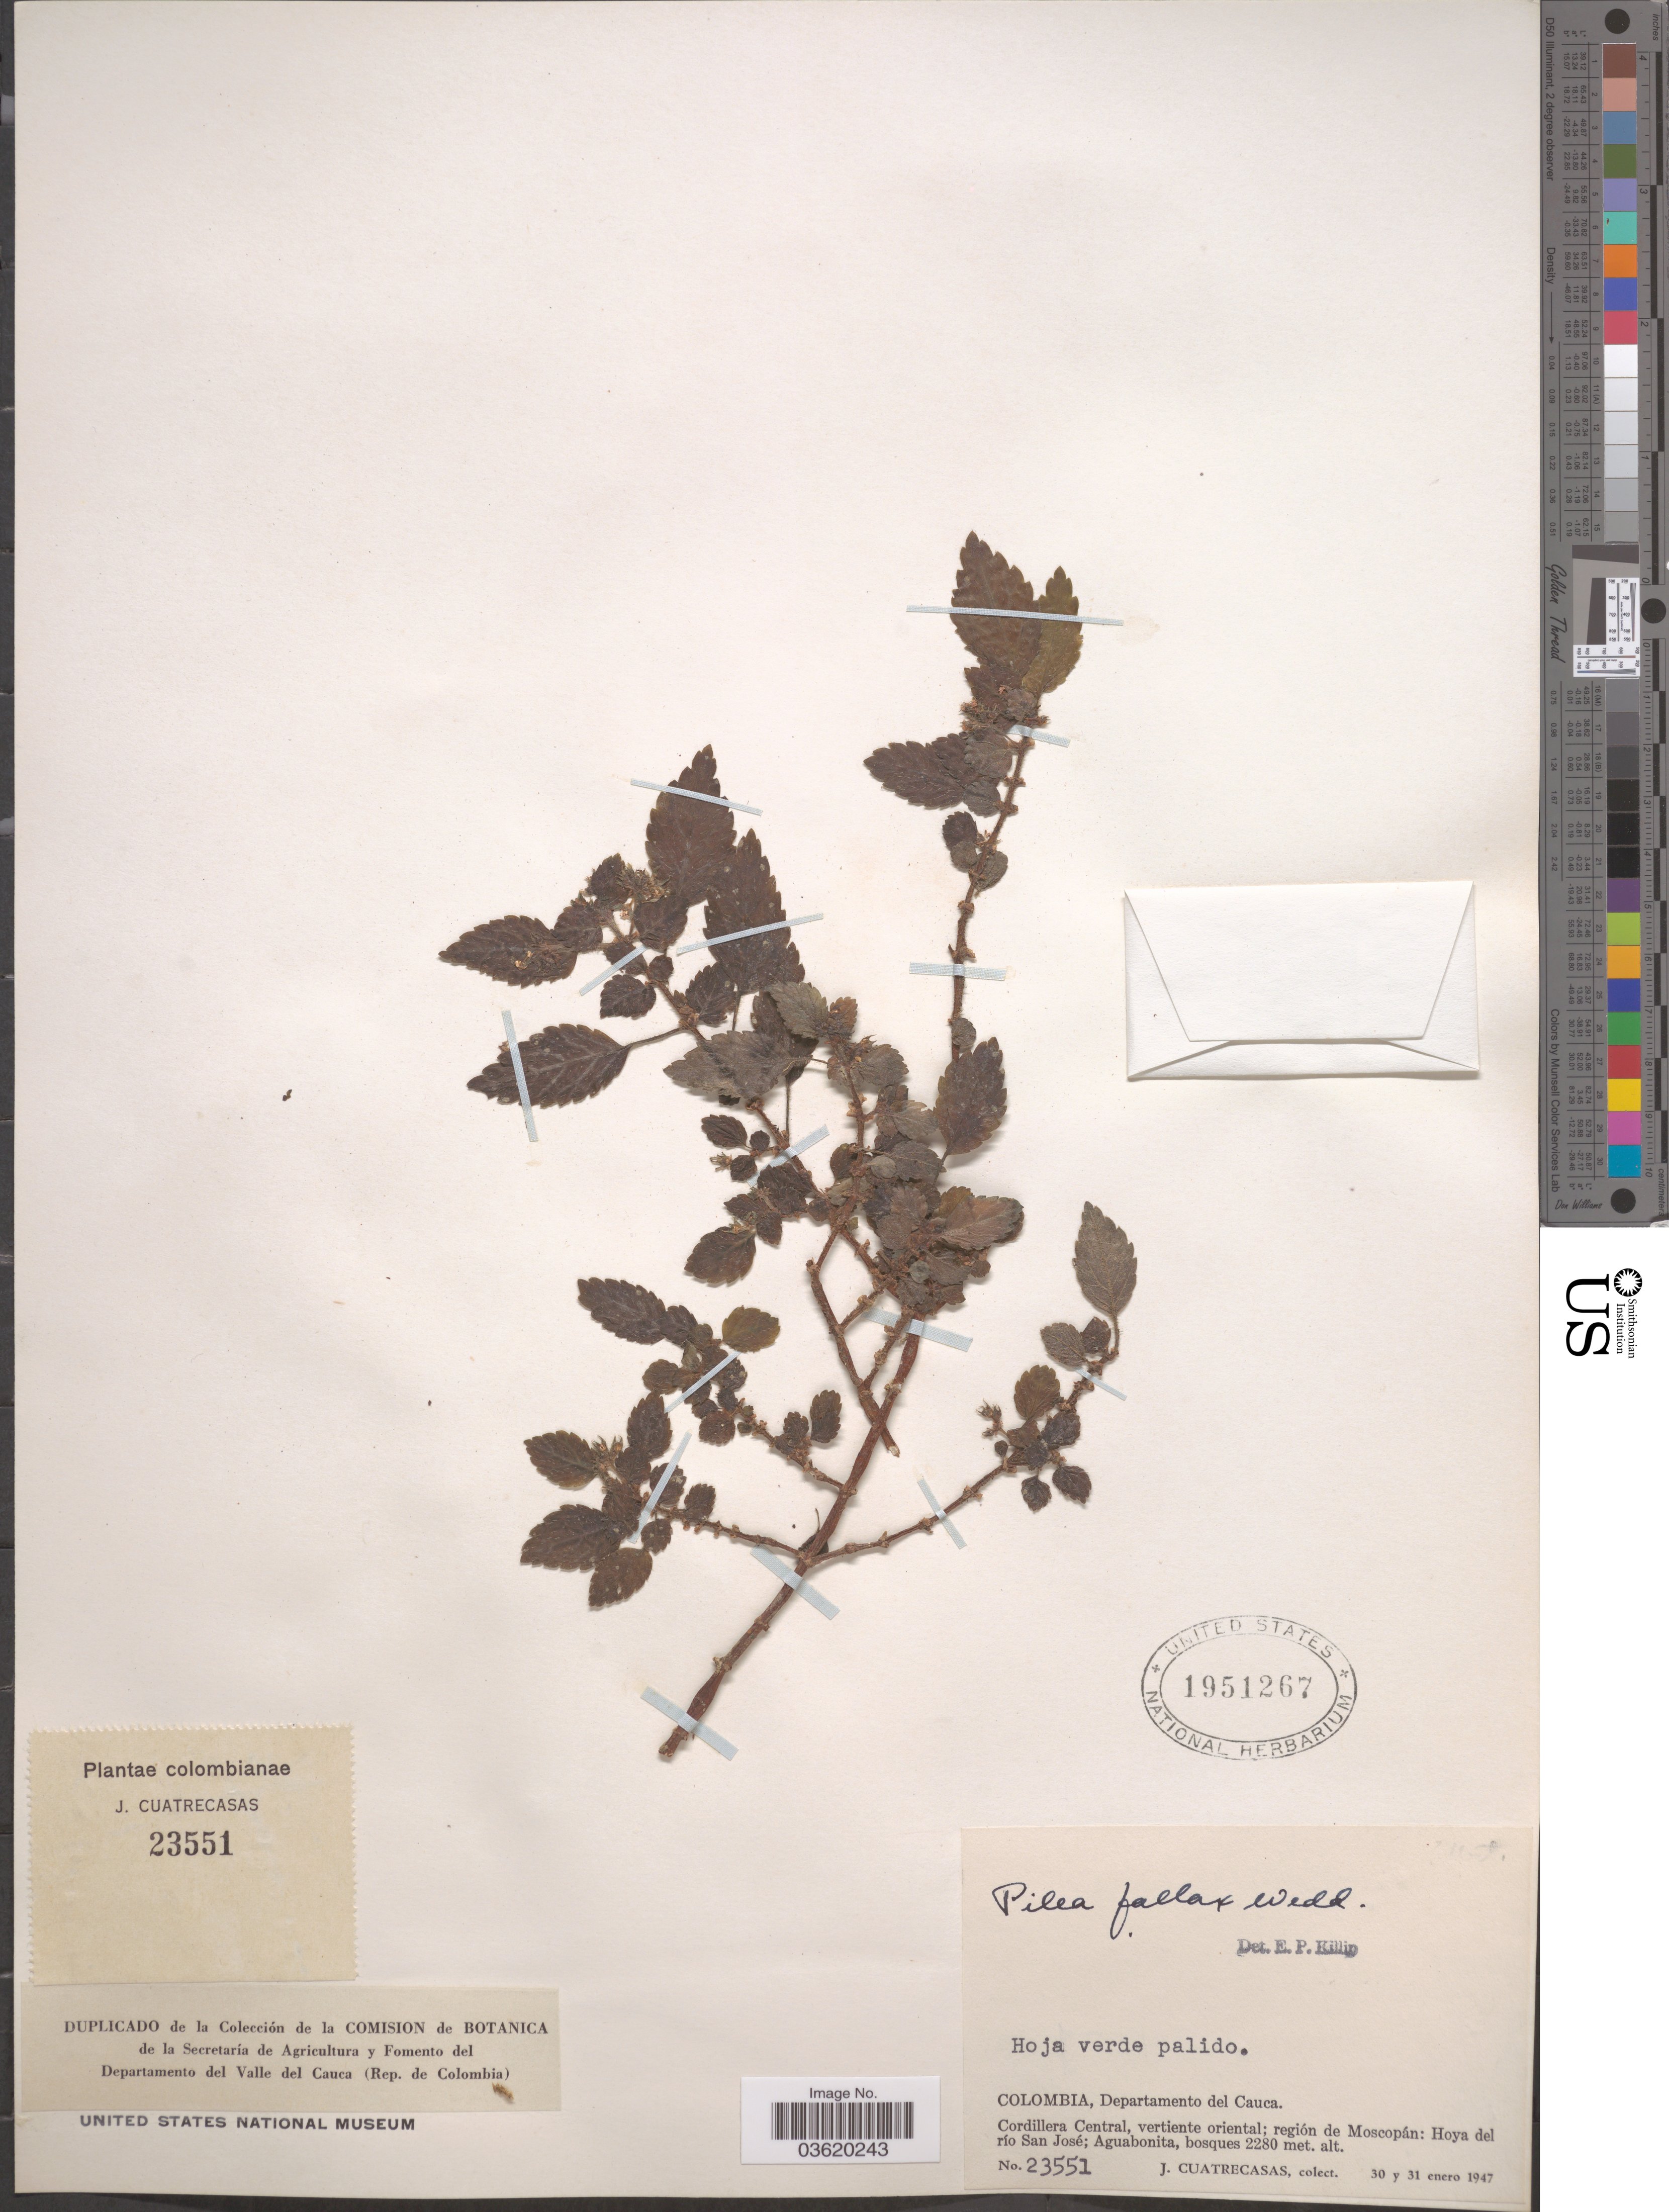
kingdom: Plantae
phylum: Tracheophyta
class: Magnoliopsida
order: Rosales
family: Urticaceae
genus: Pilea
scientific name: Pilea fallax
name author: Wedd.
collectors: J. Cuatrecasas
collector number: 23551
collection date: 1947-01-30/1947-01-31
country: Colombia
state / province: Cauca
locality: Departamento del Cauca. Cordillera Central, vertiente oriental; región de Moscopá: Hoya del río San José; Aguabonita, bosques.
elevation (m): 2280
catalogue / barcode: US 1951267